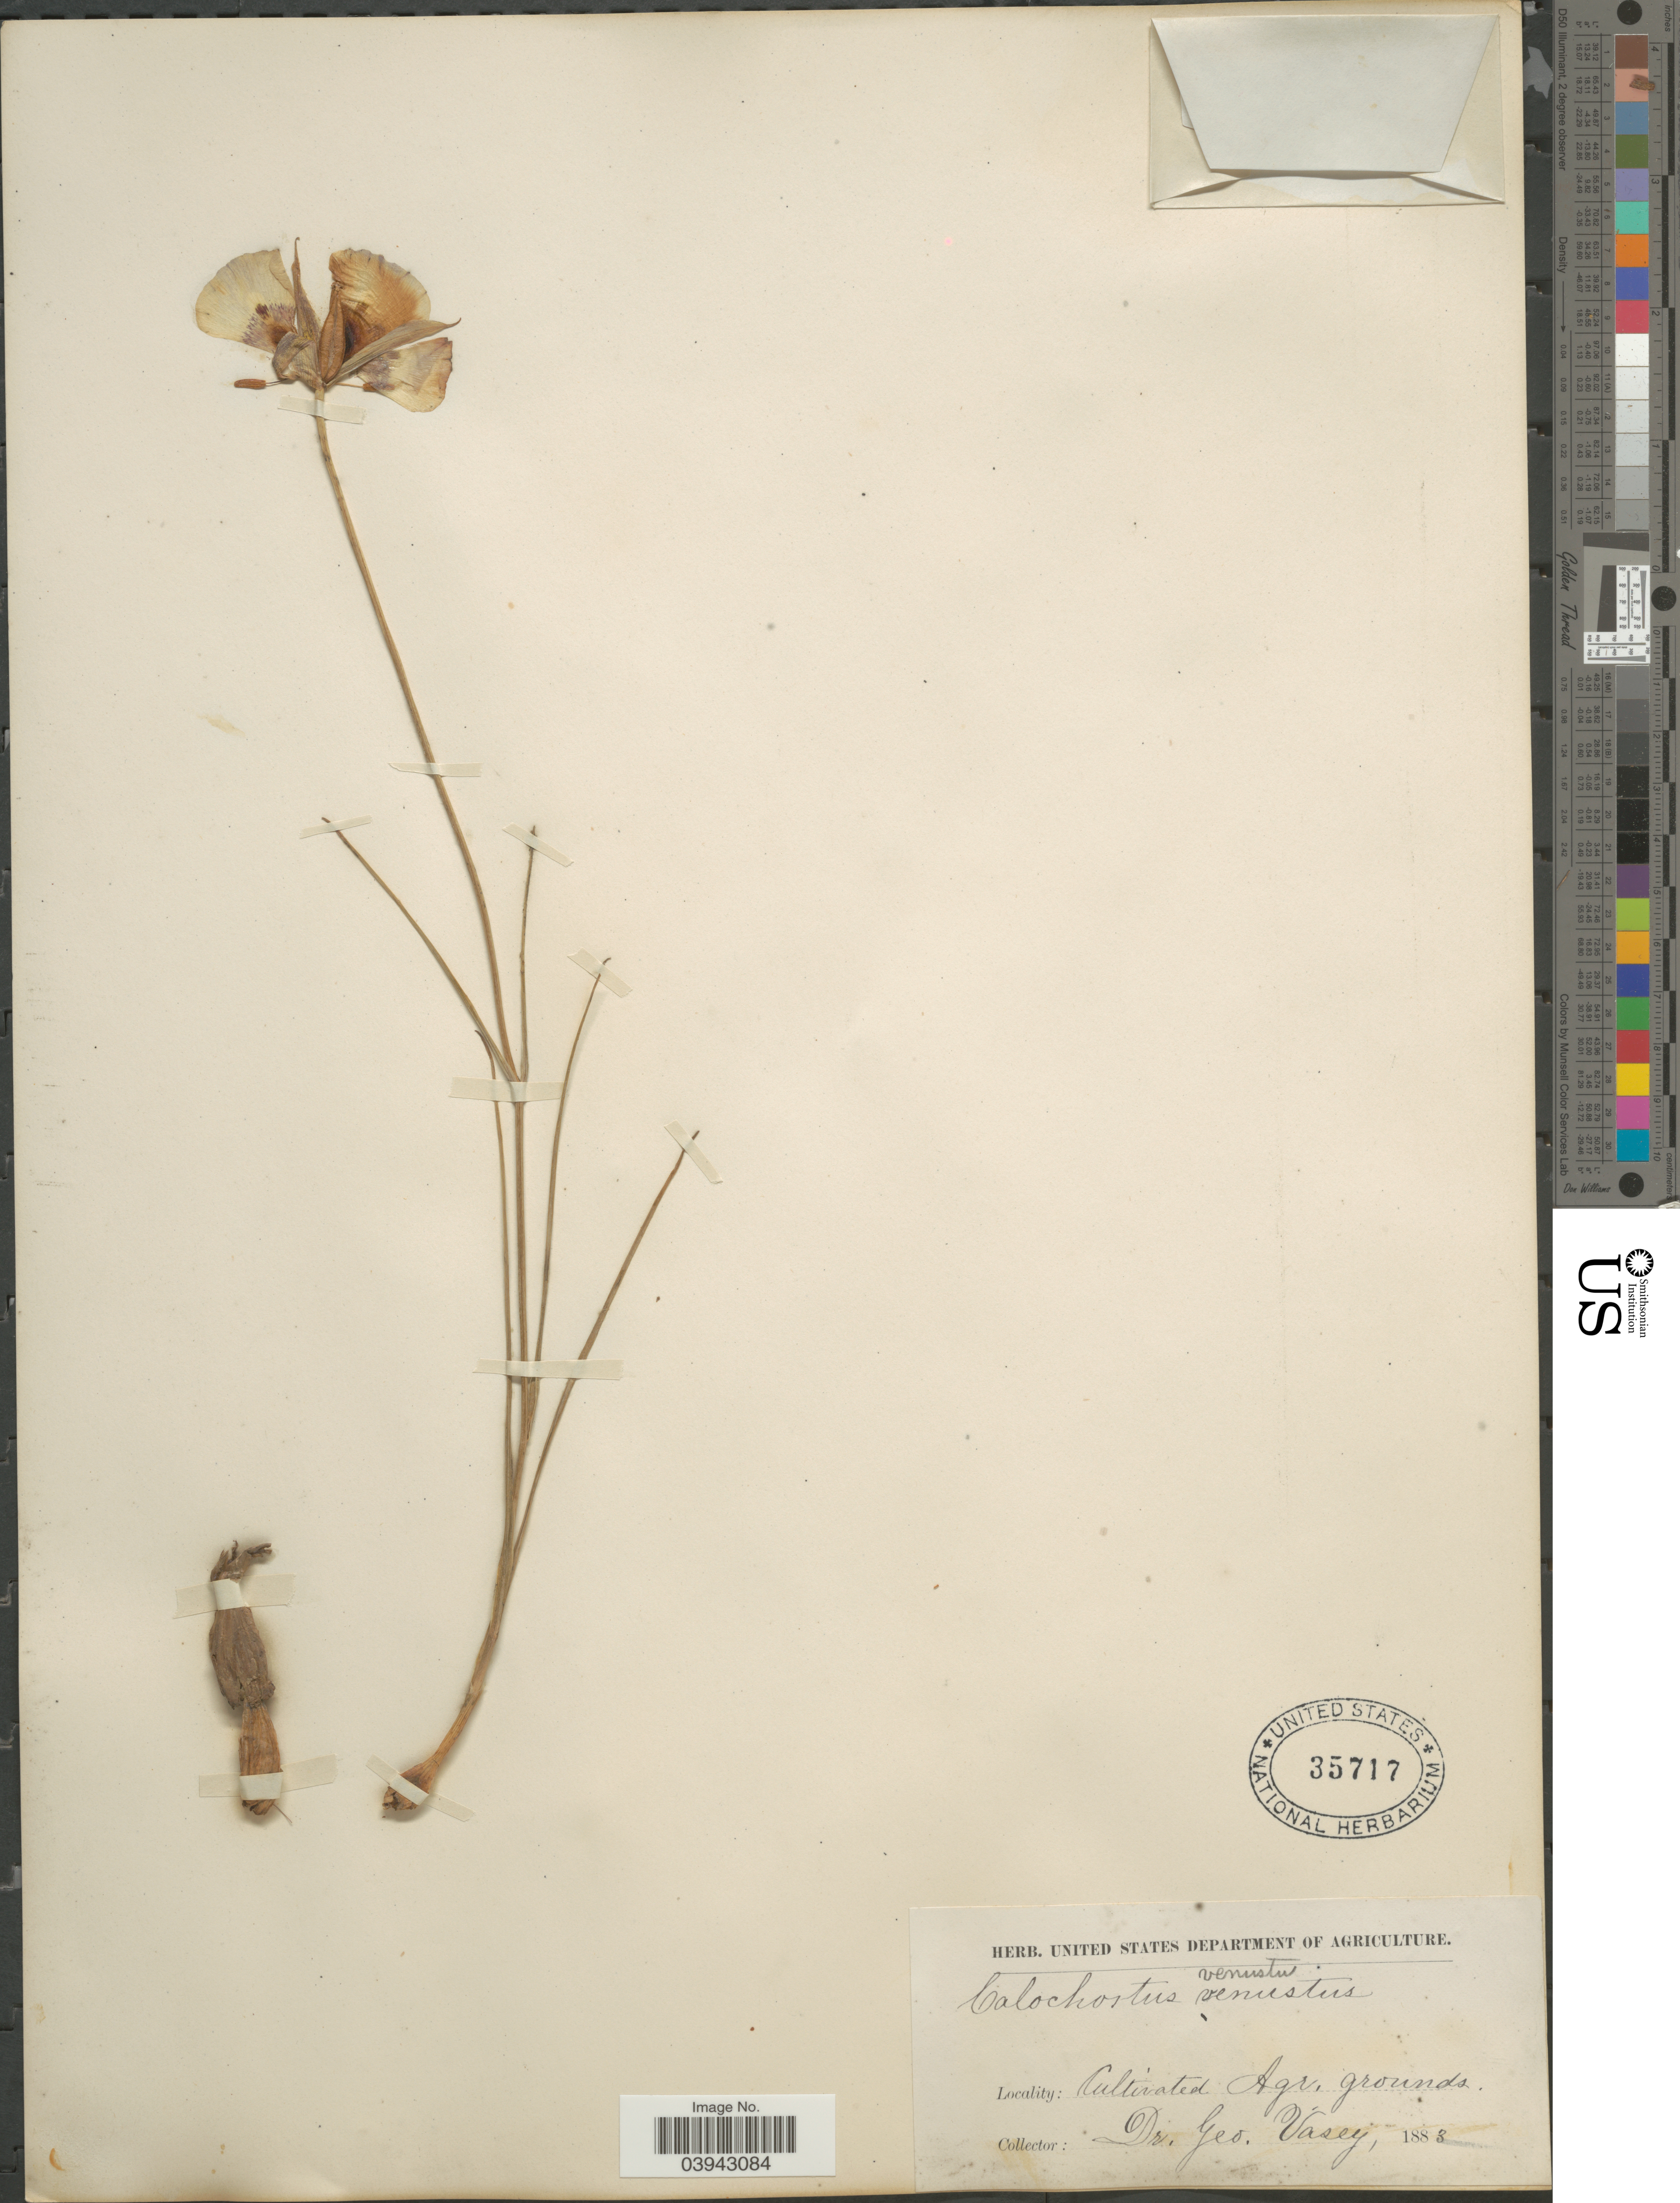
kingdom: Plantae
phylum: Tracheophyta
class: Liliopsida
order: Liliales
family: Liliaceae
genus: Calochortus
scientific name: Calochortus venustus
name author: Douglas ex Benth.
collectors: G. R. Vasey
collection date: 1883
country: United States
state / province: District of Columbia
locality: Cultivated Agr. grounds.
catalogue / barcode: US 35717